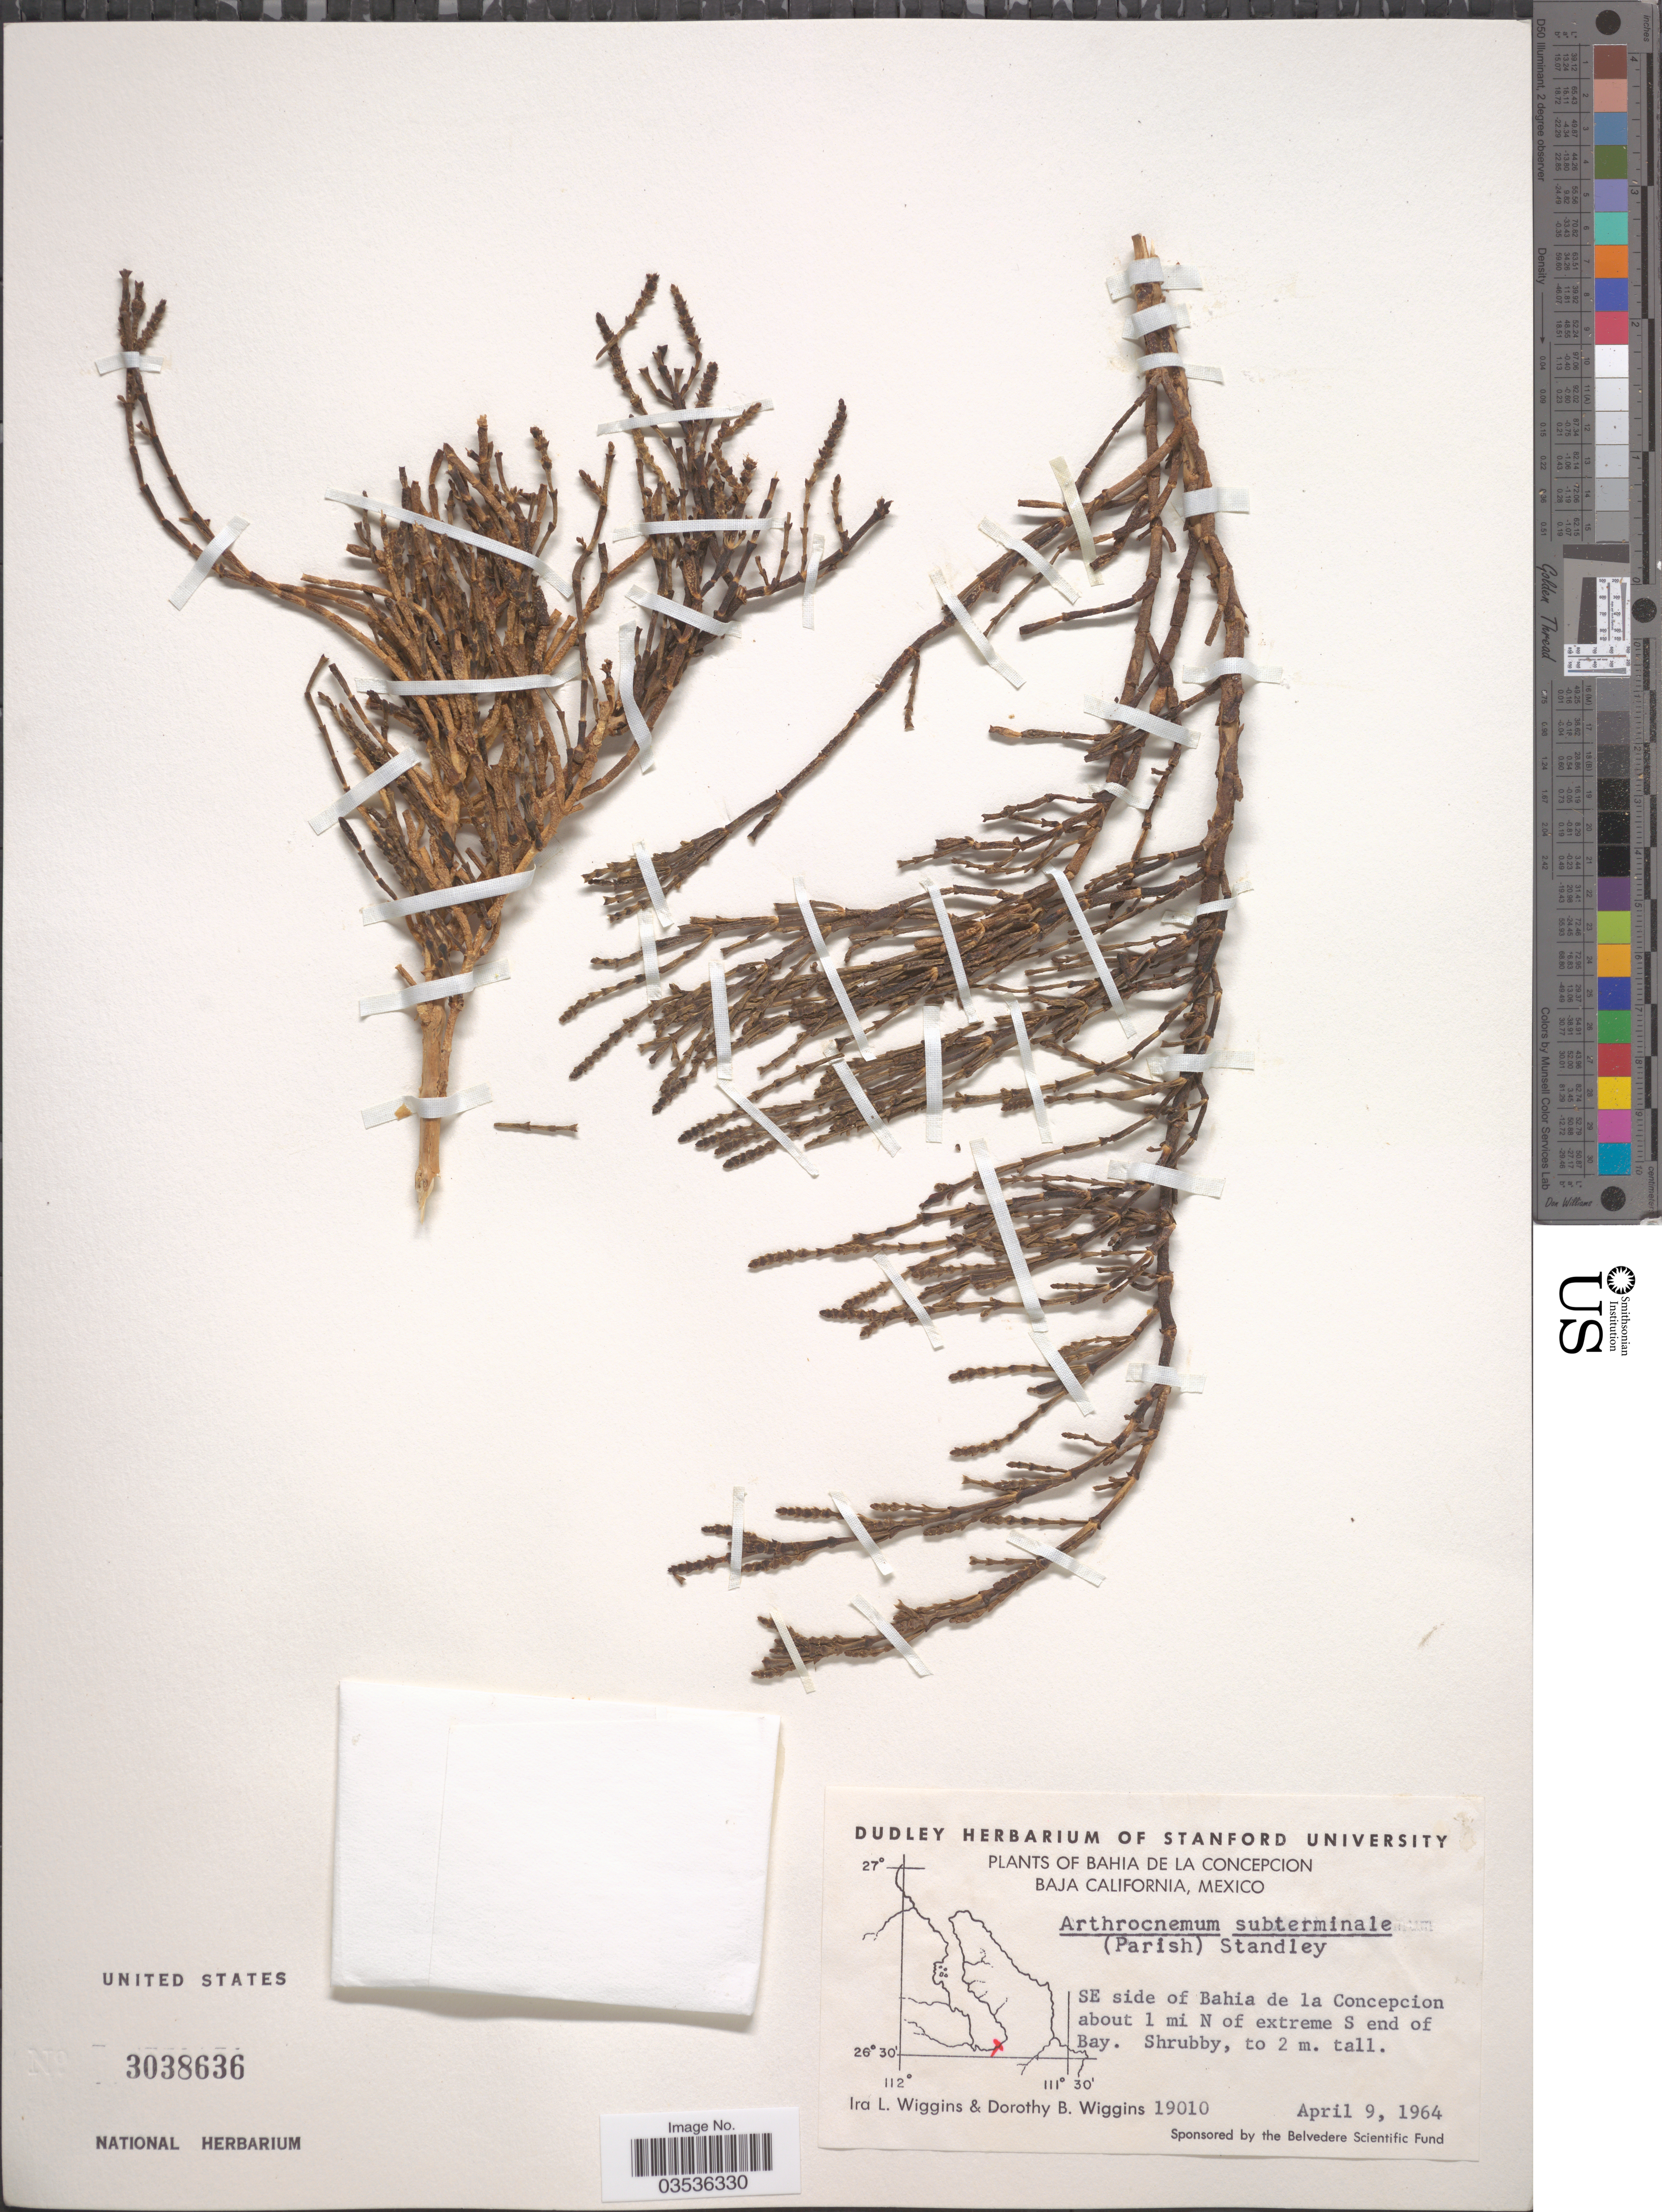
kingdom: Plantae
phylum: Tracheophyta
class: Magnoliopsida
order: Caryophyllales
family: Amaranthaceae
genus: Salicornia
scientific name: Salicornia subterminalis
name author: Parish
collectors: I. L. Wiggins & D. B. Wiggins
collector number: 19010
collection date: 1964-04-09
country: Mexico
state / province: Baja California Sur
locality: Bahia de La Concepcion. SE side of Bahia de la Concepcion about 1 mi N of extreme S end of Bay.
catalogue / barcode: US 3038636